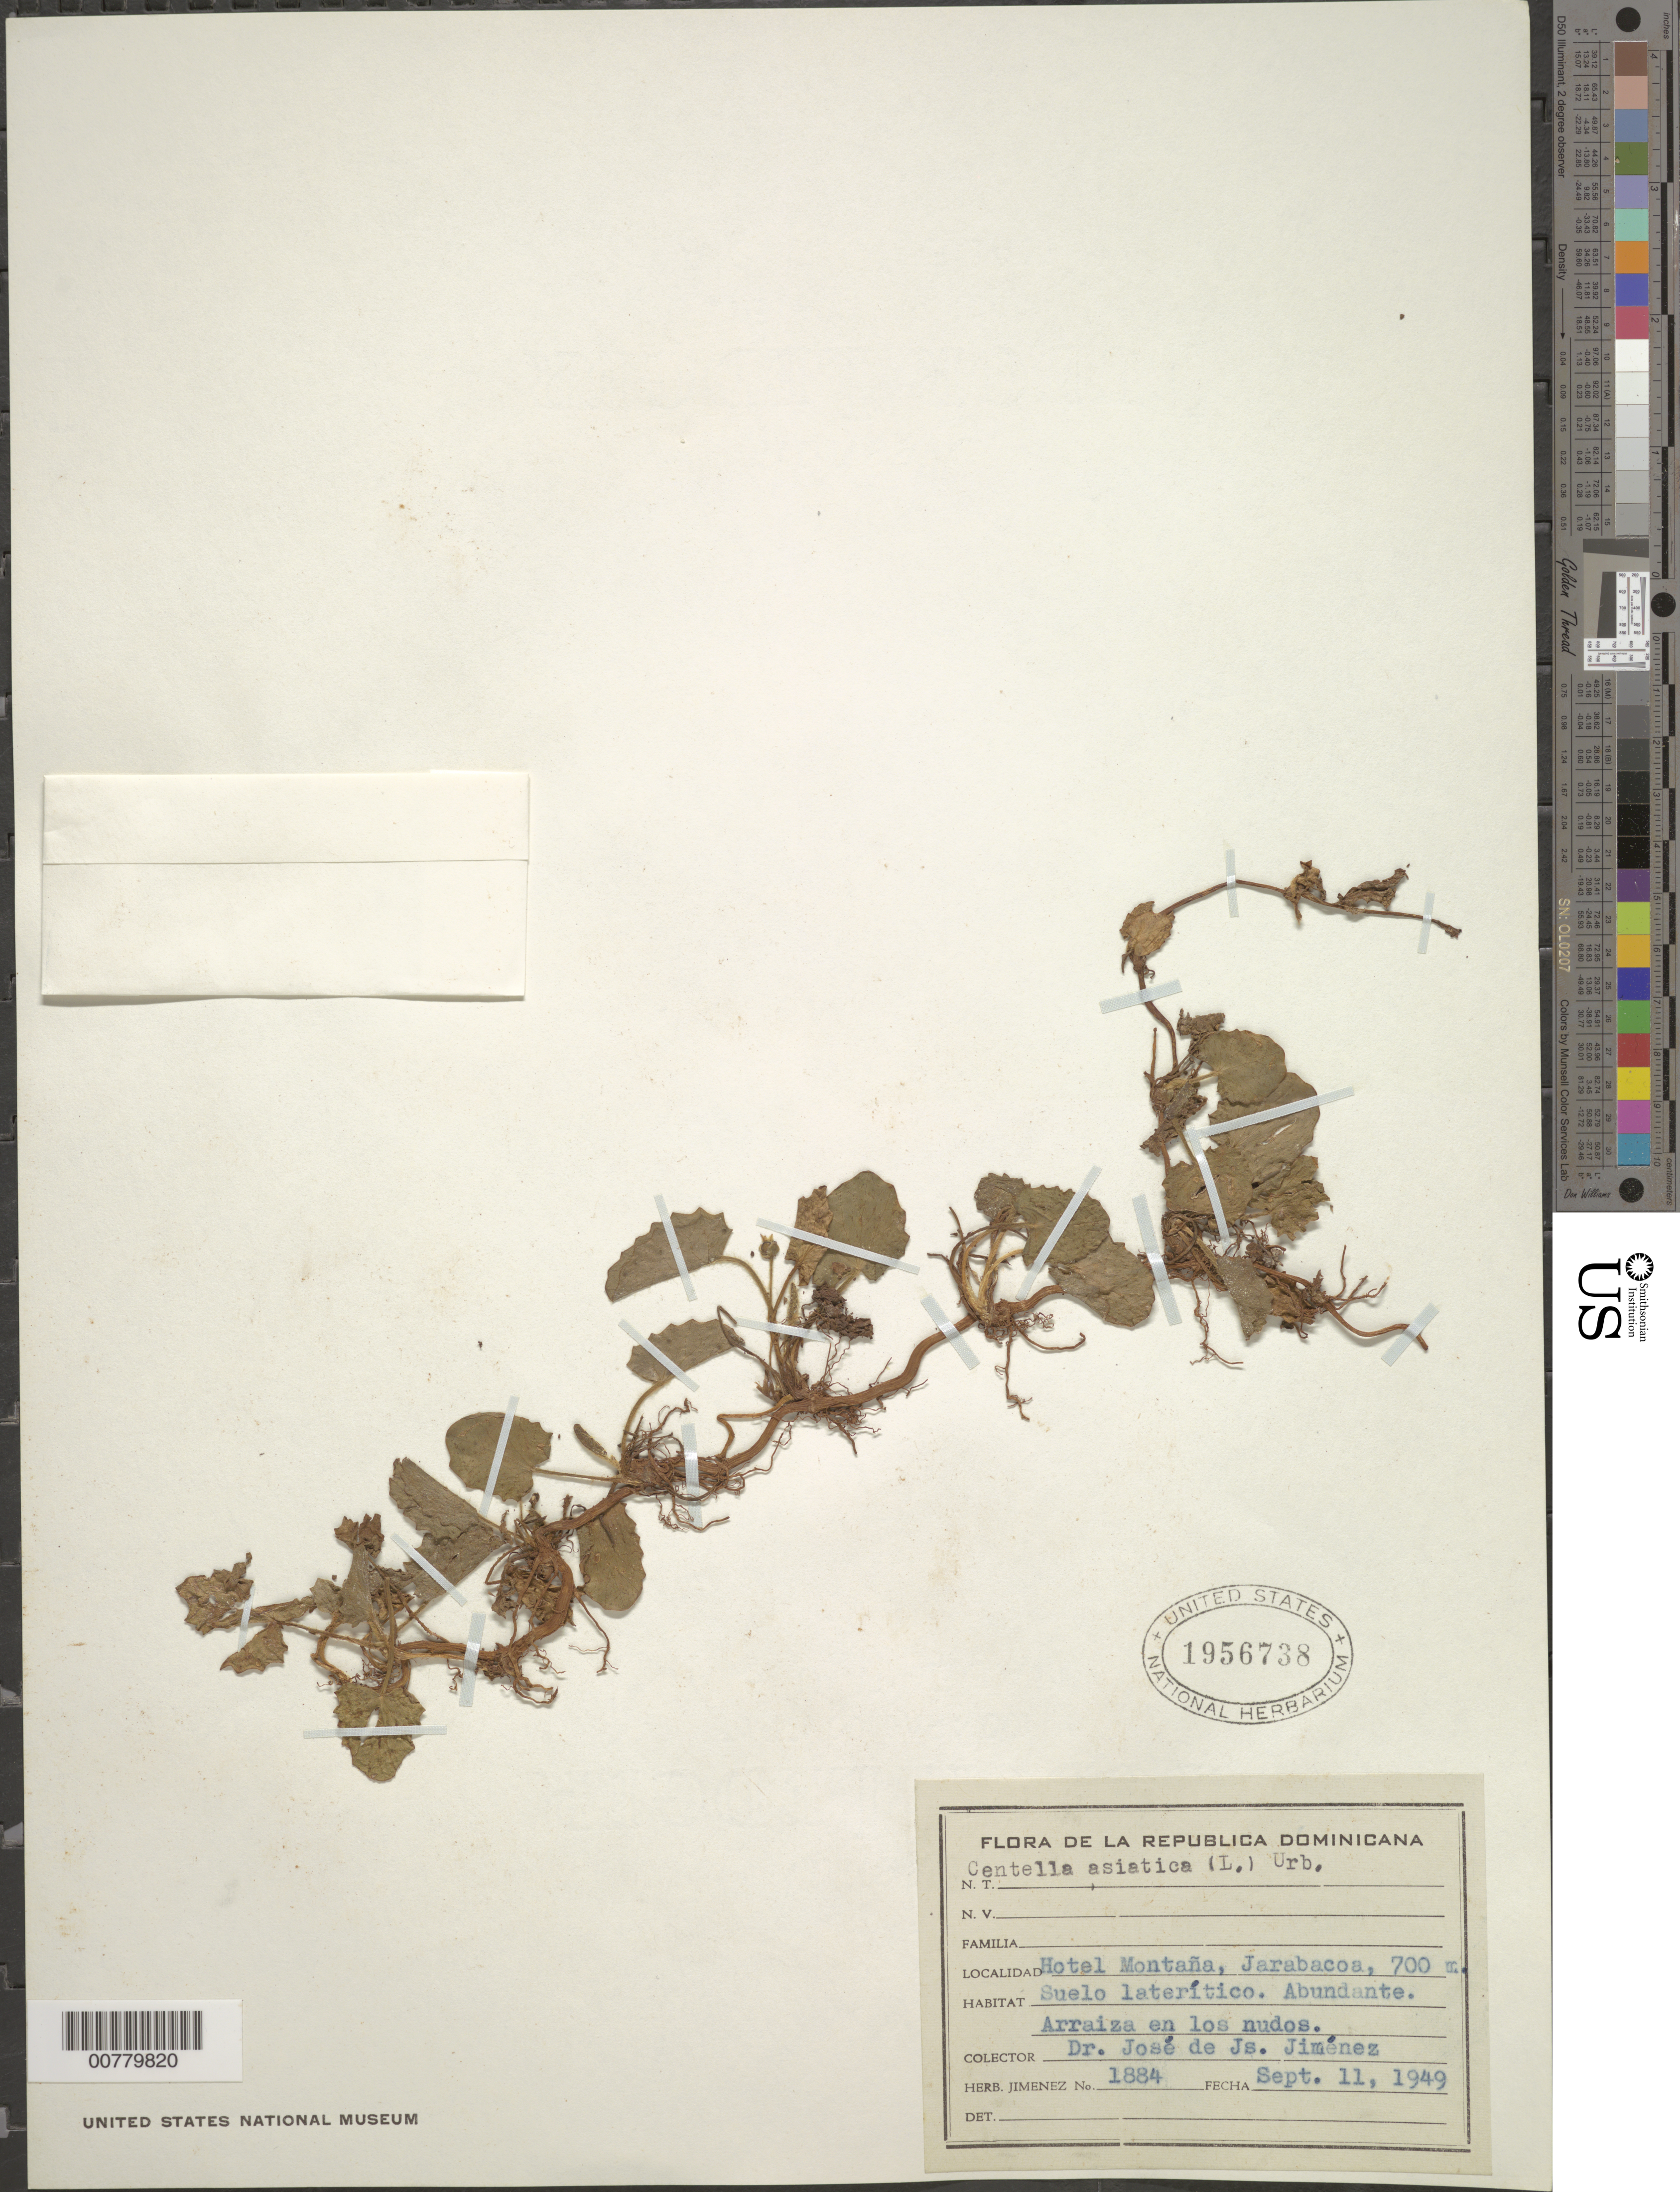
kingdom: Plantae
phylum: Tracheophyta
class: Magnoliopsida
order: Apiales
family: Apiaceae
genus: Centella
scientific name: Centella asiatica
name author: (L.) Urb.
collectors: J. J. Jiménez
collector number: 1884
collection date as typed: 11 Sep 1949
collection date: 1949-09-11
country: Dominican Republic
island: Hispaniola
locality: Jarabacoa, Hotel Montaña.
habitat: Lateritic soil.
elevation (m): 700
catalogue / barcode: US 1956738